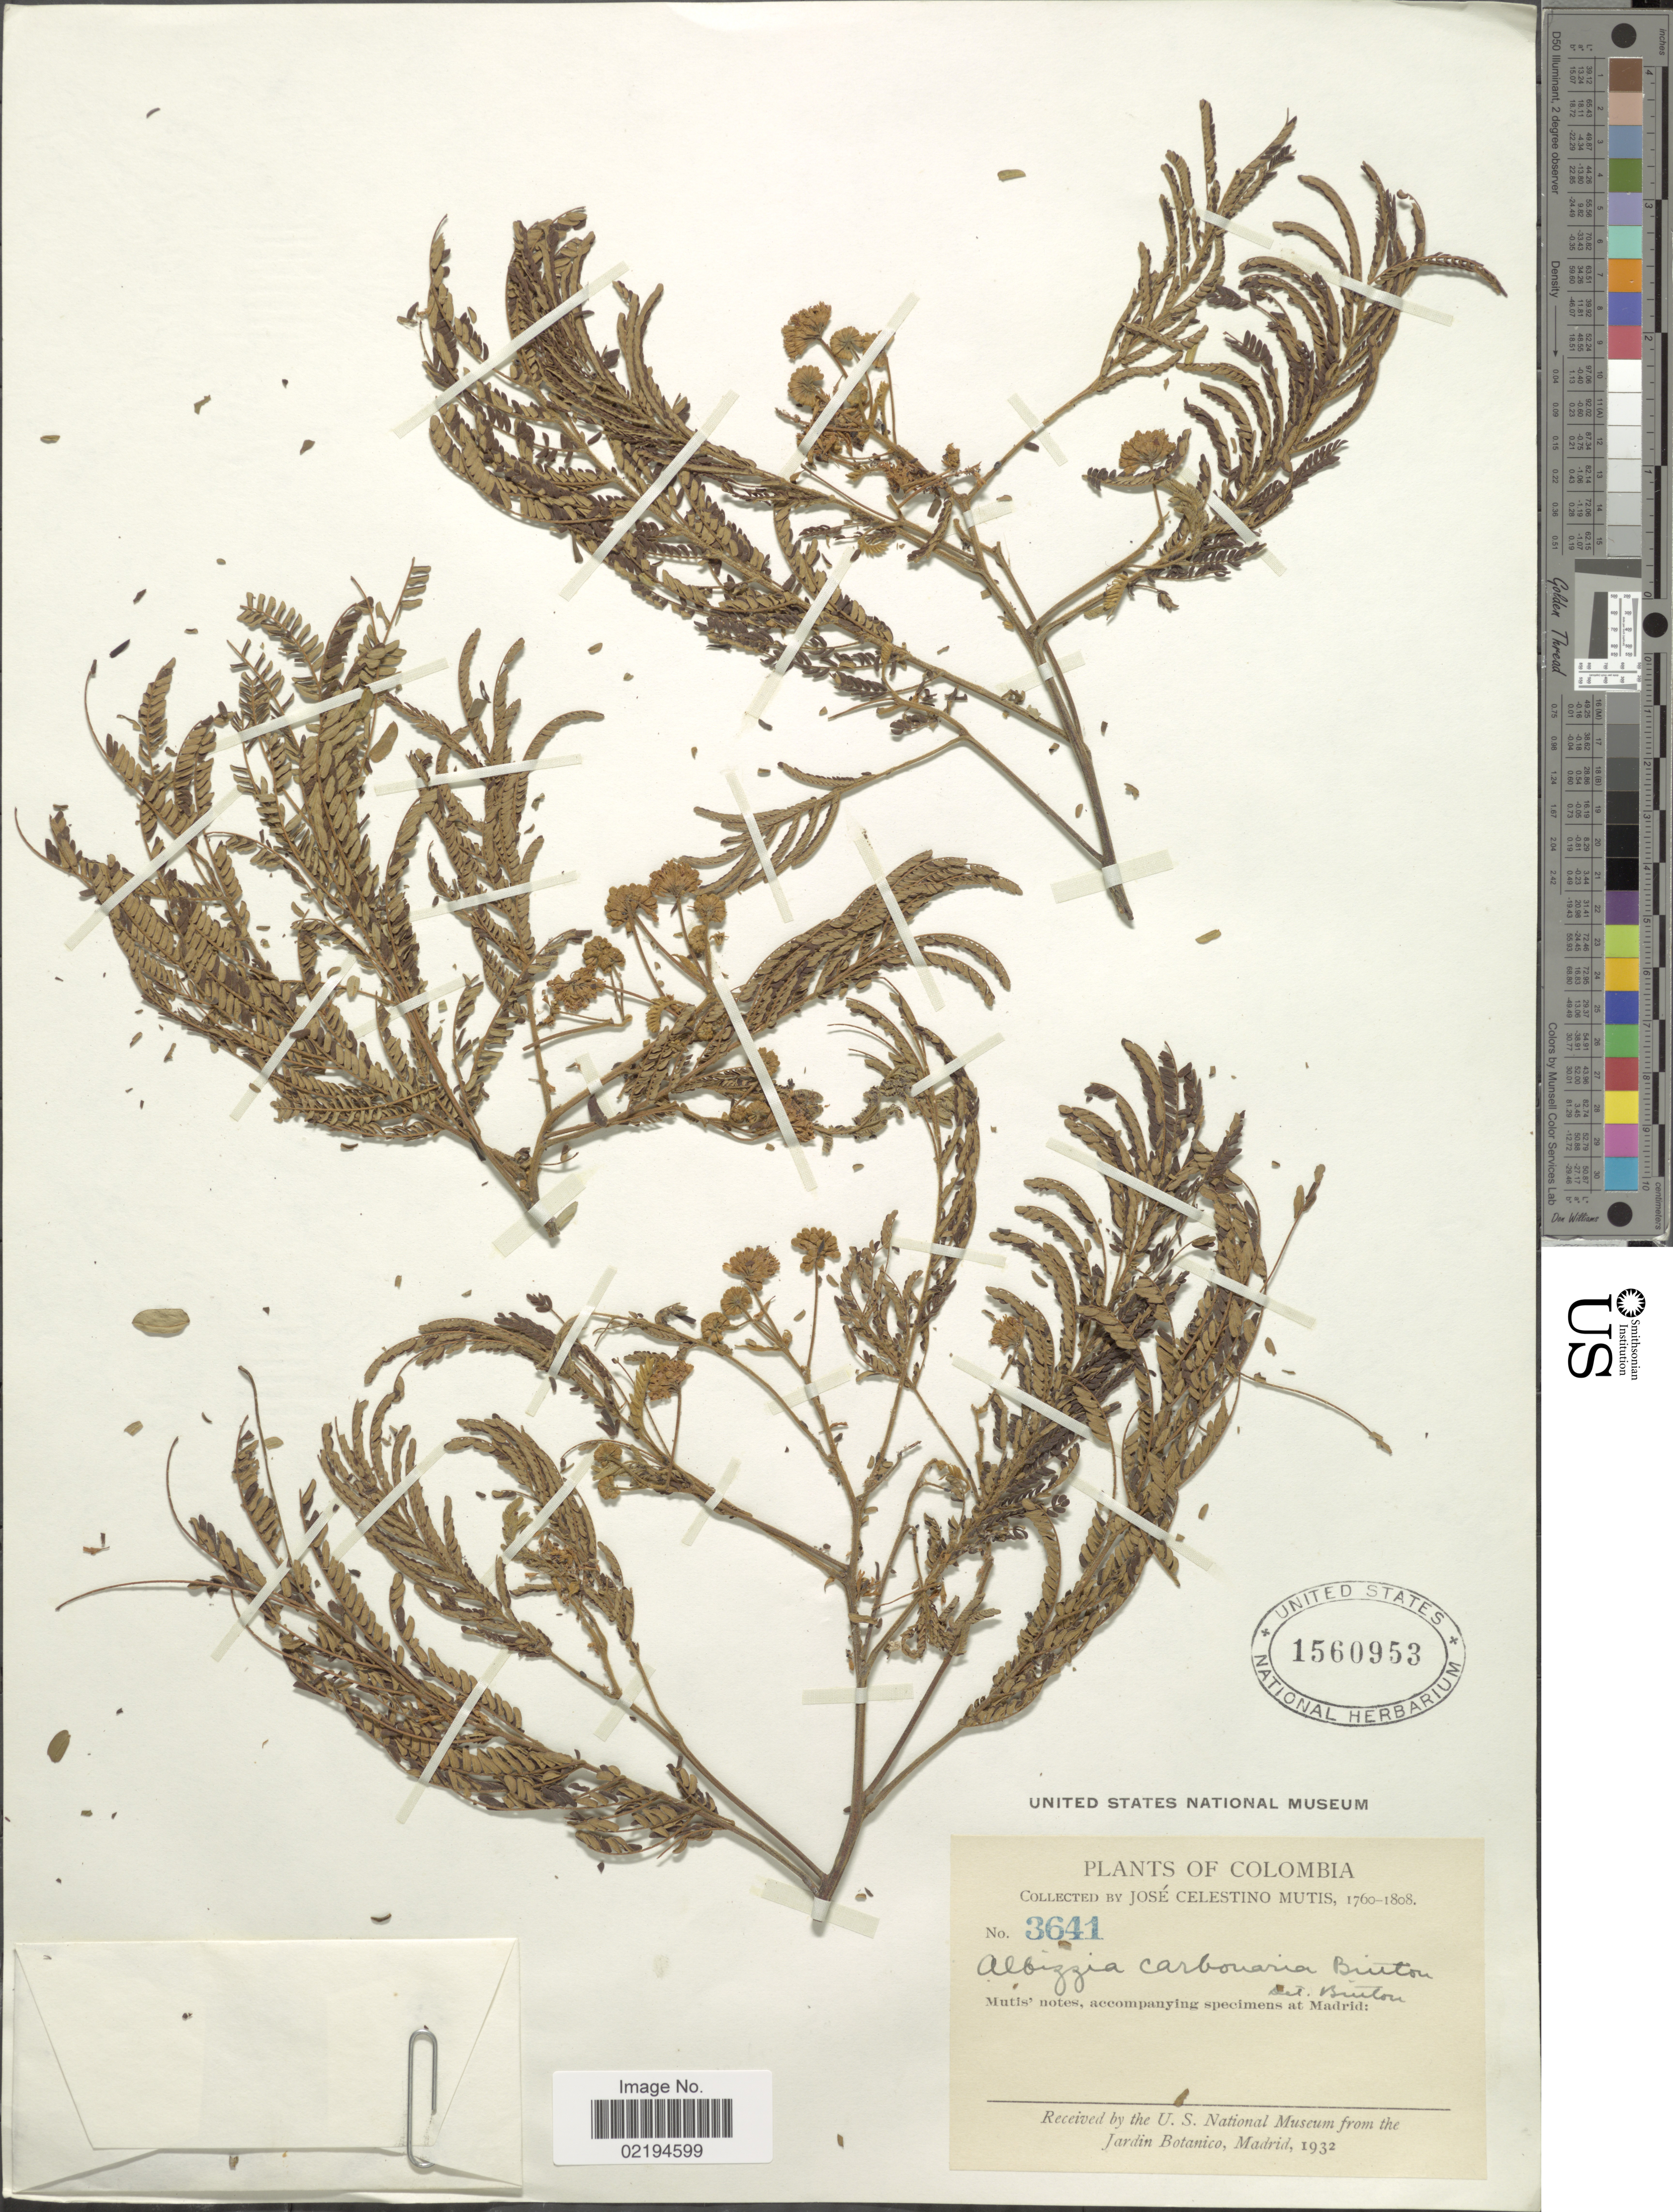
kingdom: Plantae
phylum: Tracheophyta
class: Magnoliopsida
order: Fabales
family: Fabaceae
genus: Pseudosamanea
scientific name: Pseudosamanea carbonaria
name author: (Britton) Koenen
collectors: J. C. B. Mutis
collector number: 3641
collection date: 1760/1808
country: Colombia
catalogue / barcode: US 1560953